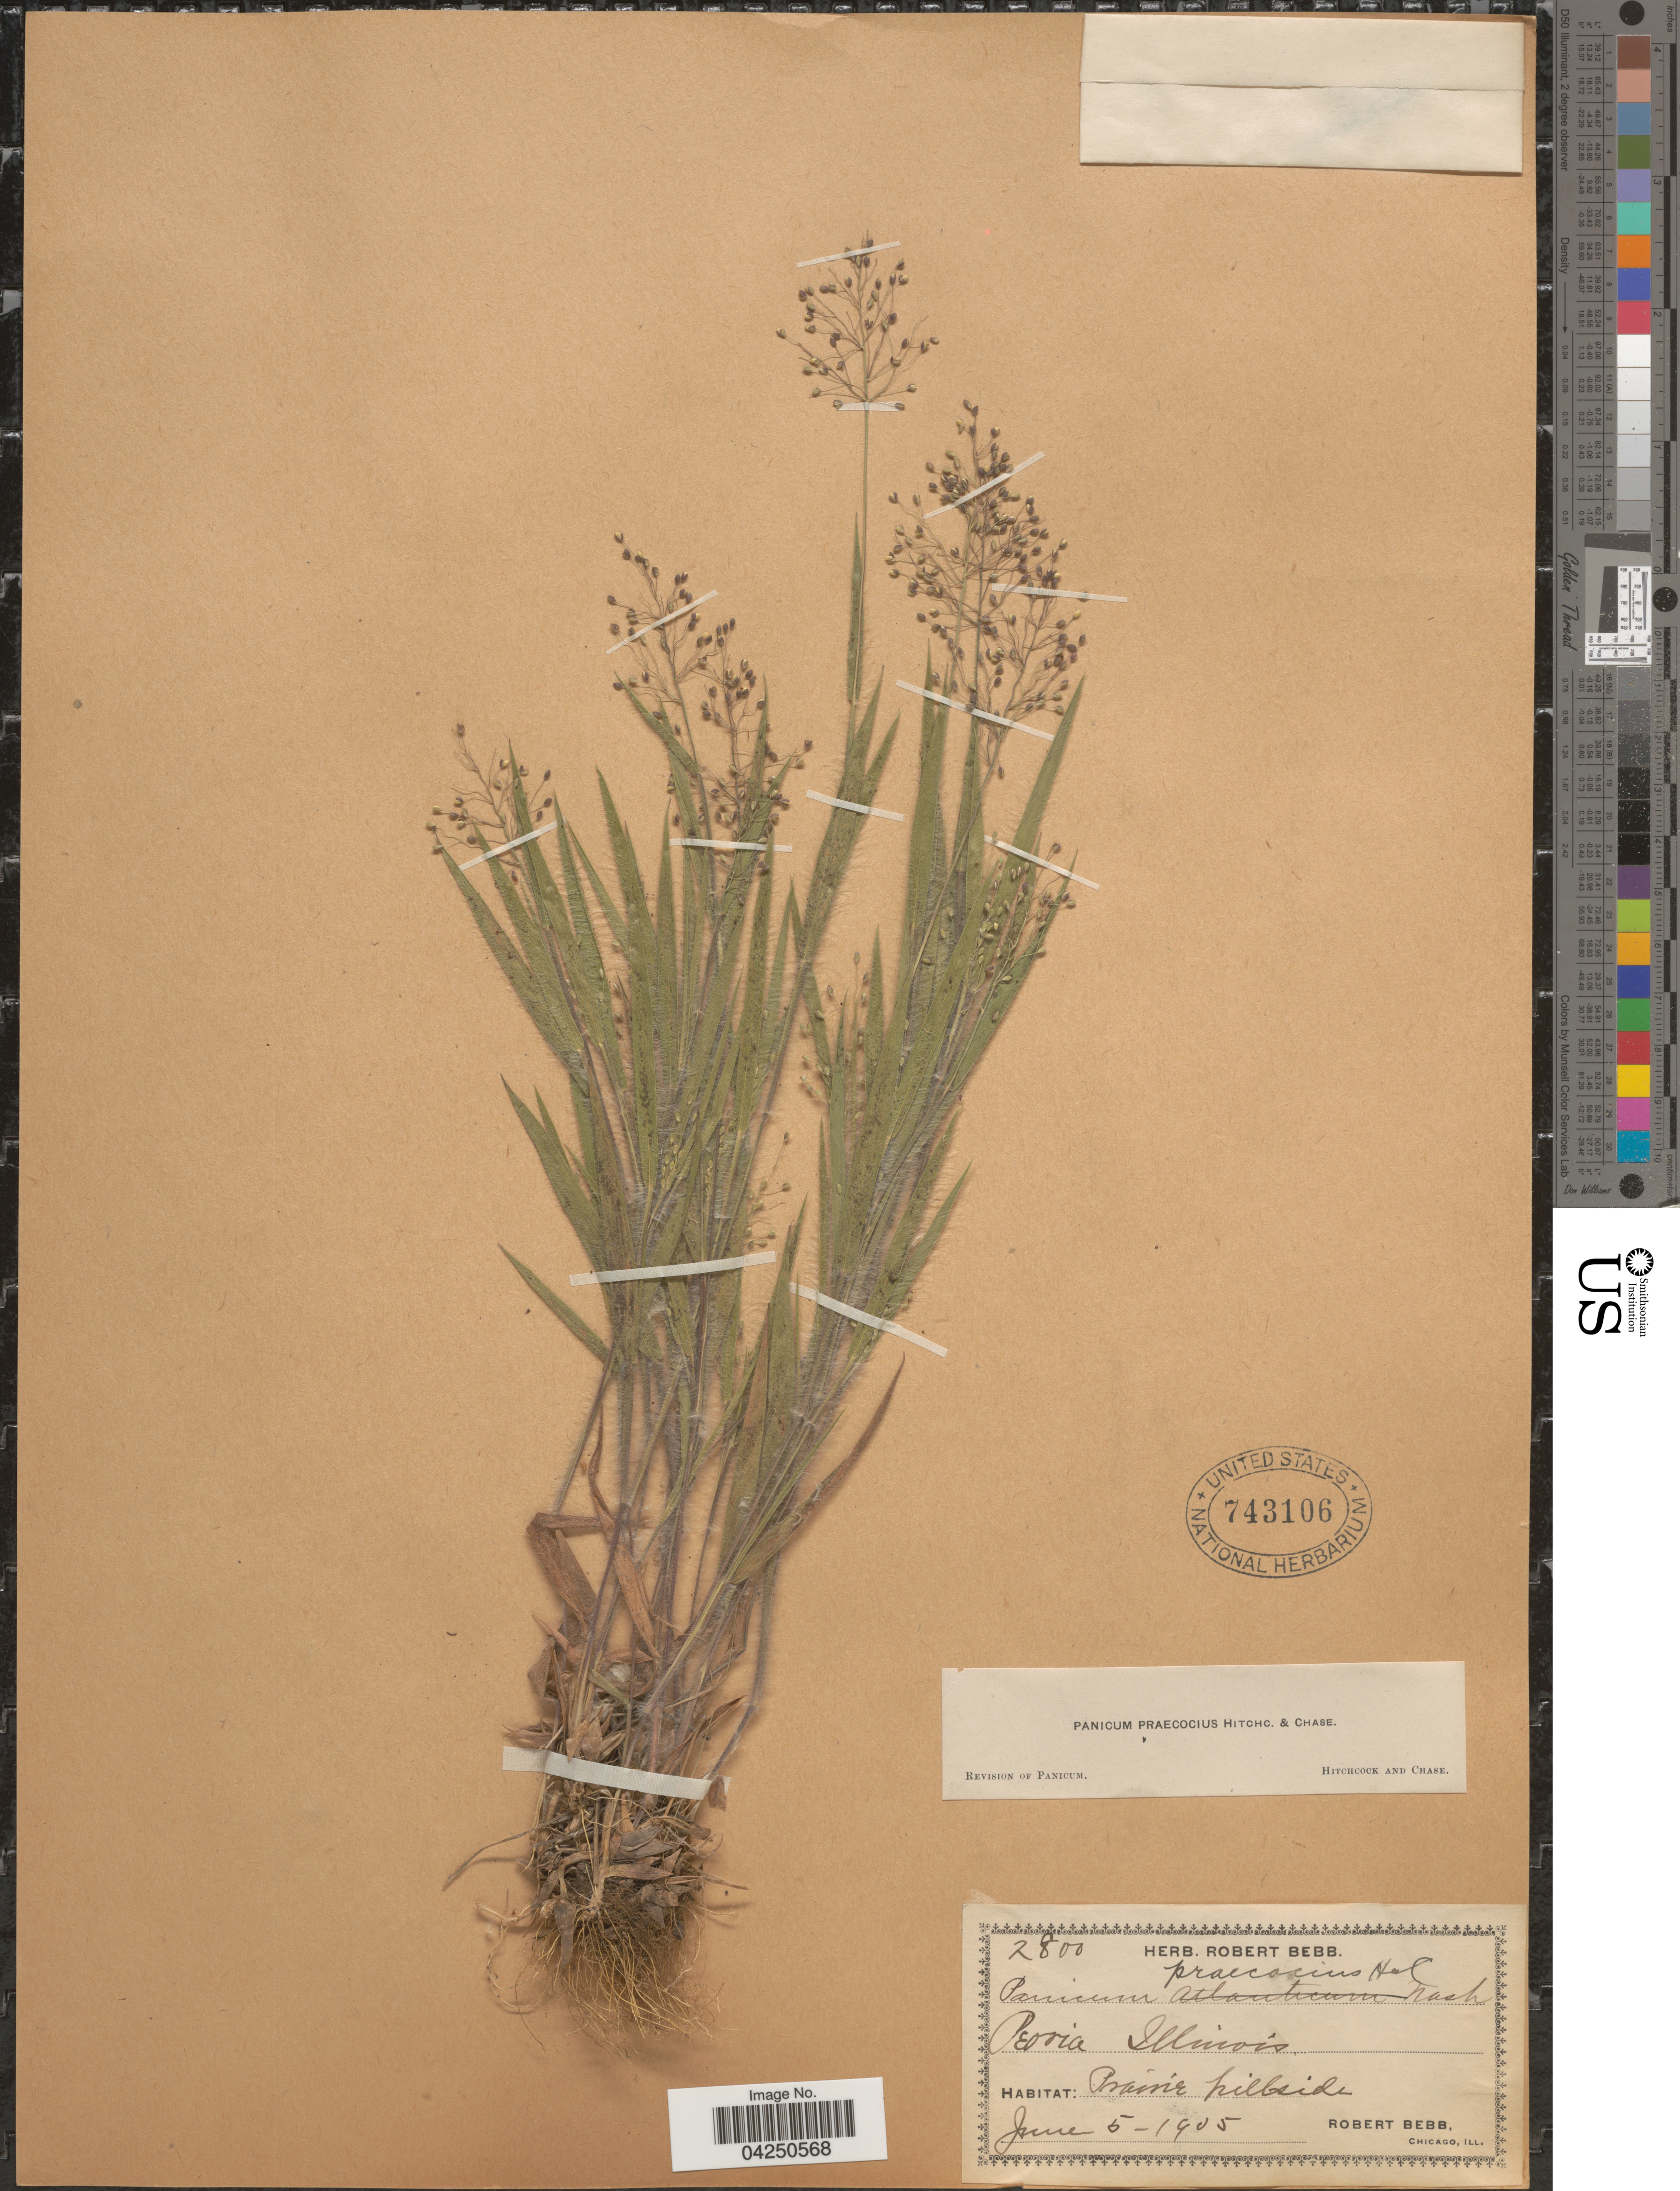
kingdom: Plantae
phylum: Tracheophyta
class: Liliopsida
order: Poales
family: Poaceae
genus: Dichanthelium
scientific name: Dichanthelium acuminatum var. acuminatum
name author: (Sw.) Gould & C.A. Clark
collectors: R. Bebb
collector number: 2800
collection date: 1905-06-05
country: United States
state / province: Illinois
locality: Prairie hillside.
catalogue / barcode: US 743106